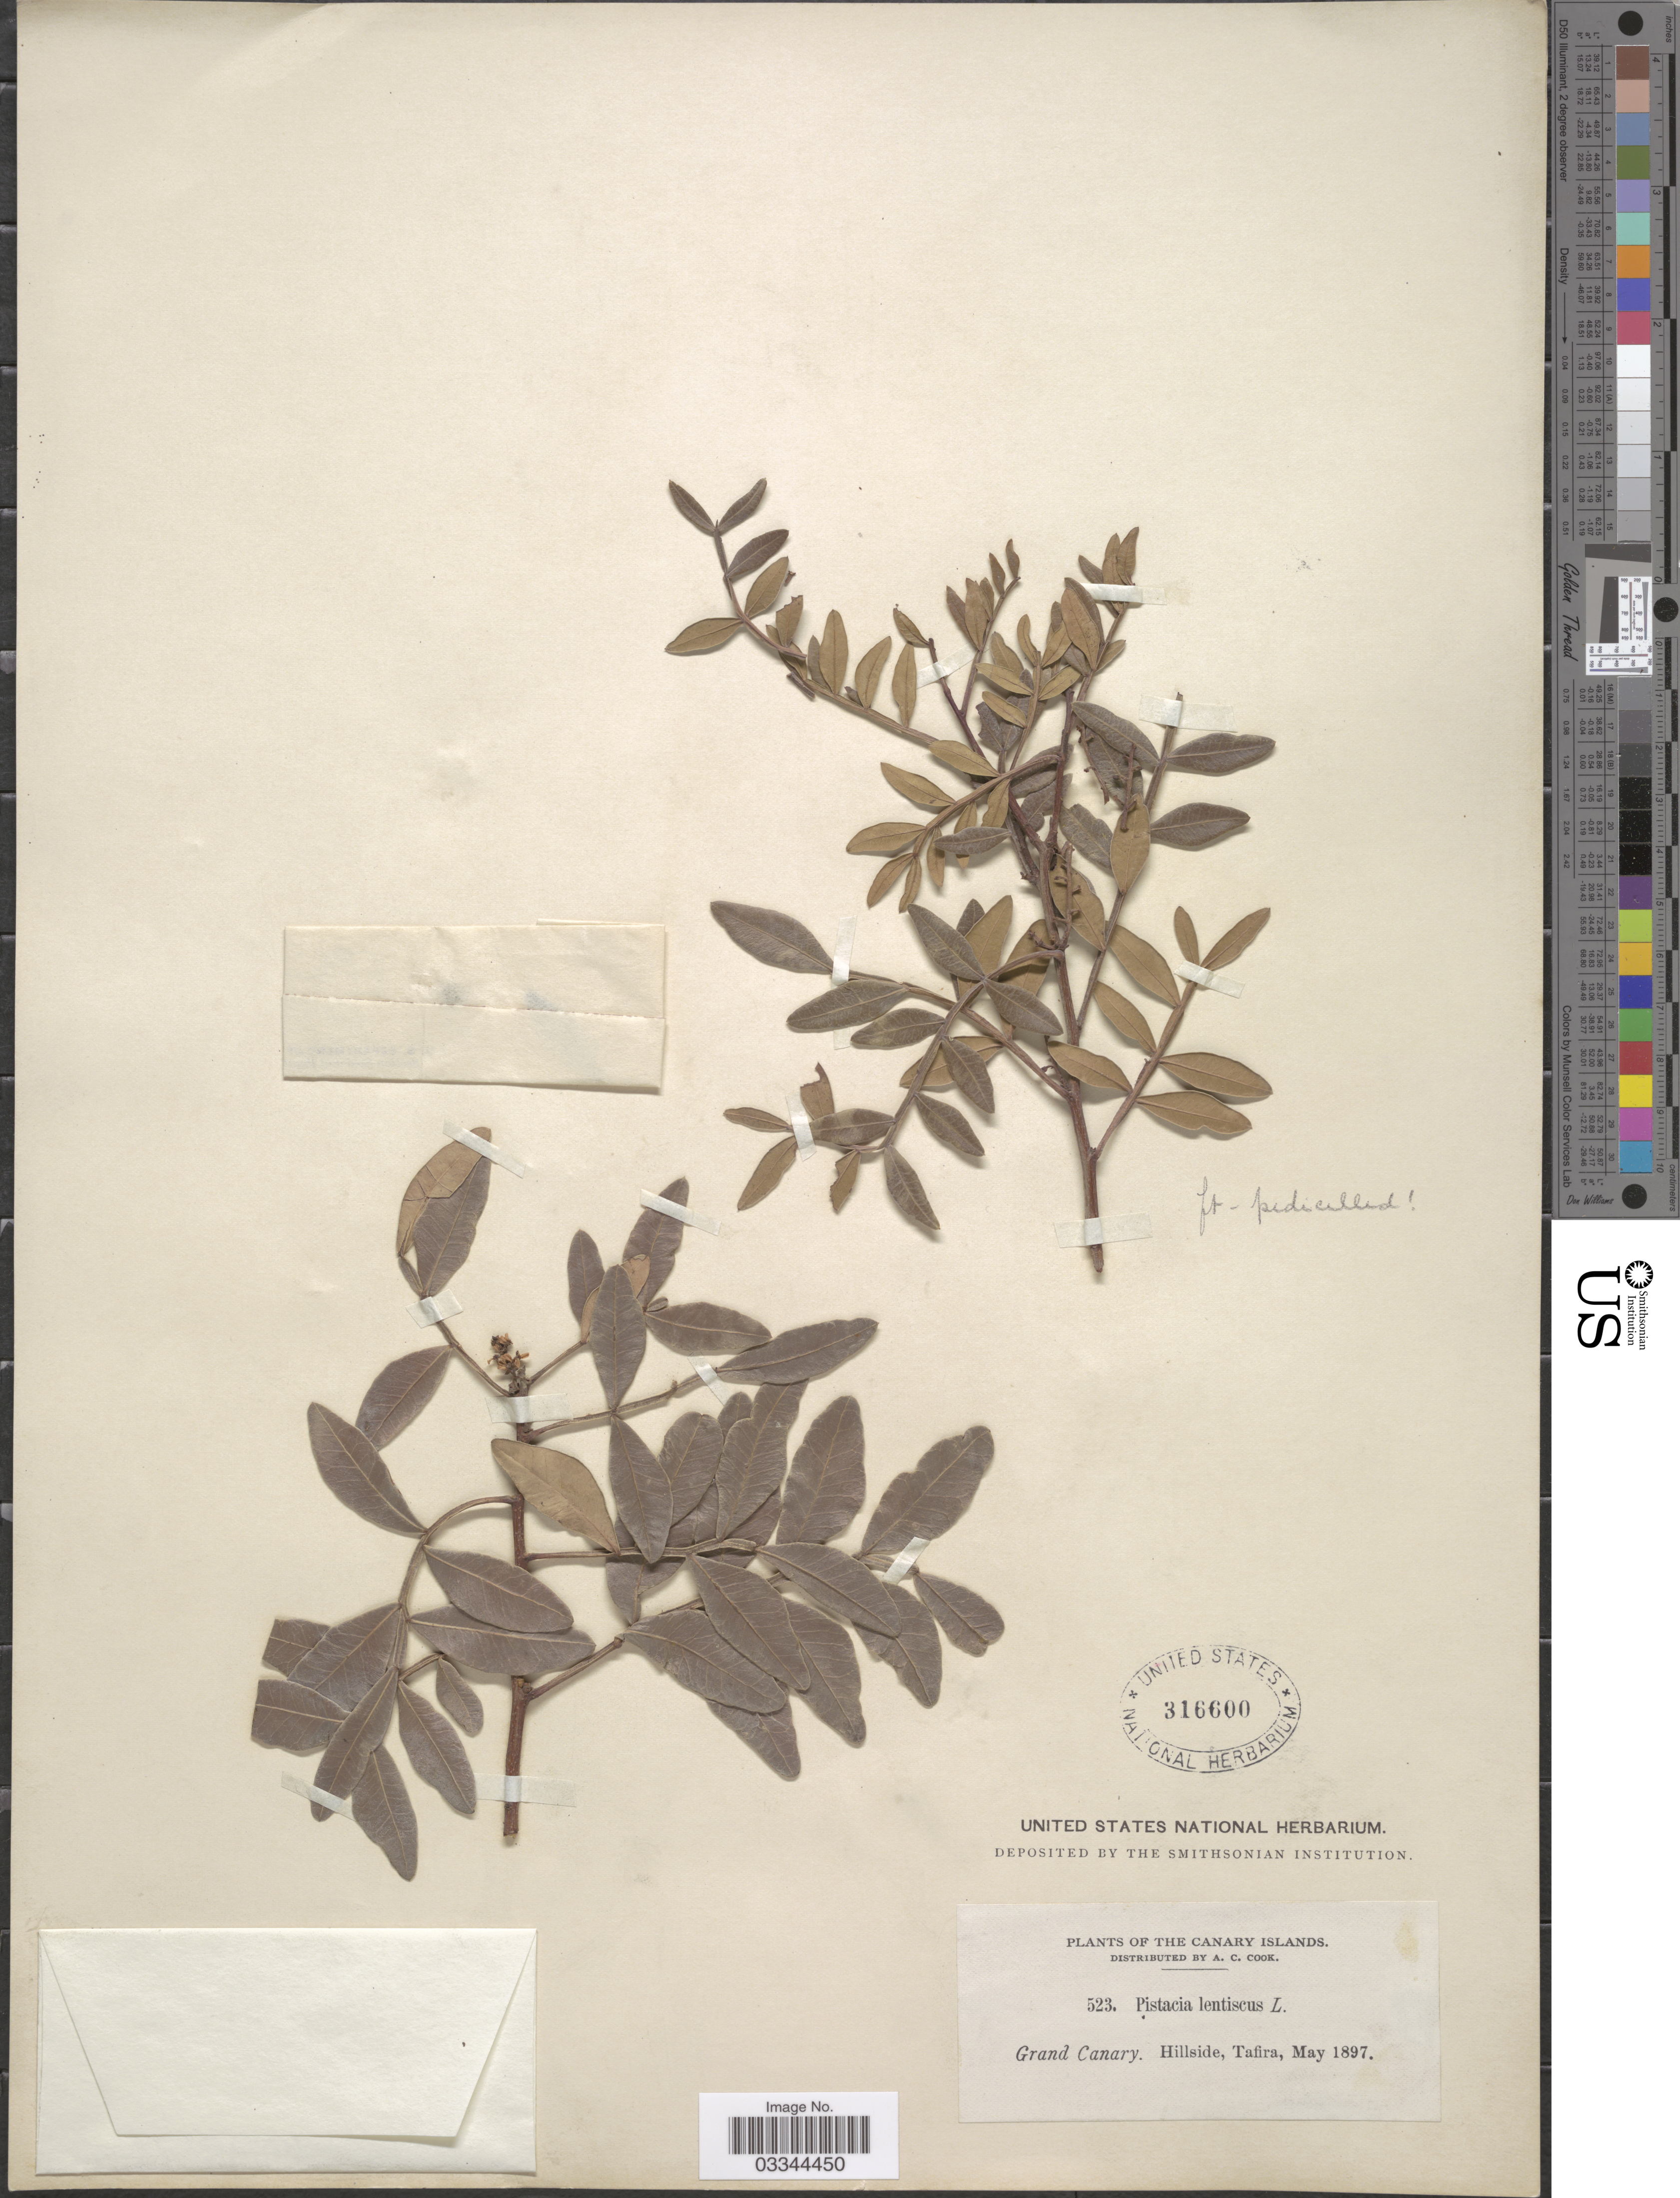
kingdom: Plantae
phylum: Tracheophyta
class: Magnoliopsida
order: Sapindales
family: Anacardiaceae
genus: Pistacia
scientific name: Pistacia lentiscus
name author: L.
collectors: A. Cook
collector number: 523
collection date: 1897-05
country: Spain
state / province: Canarias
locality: The Canary Islands. Grand Canary. Hillside, Tafira.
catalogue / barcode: US 316600